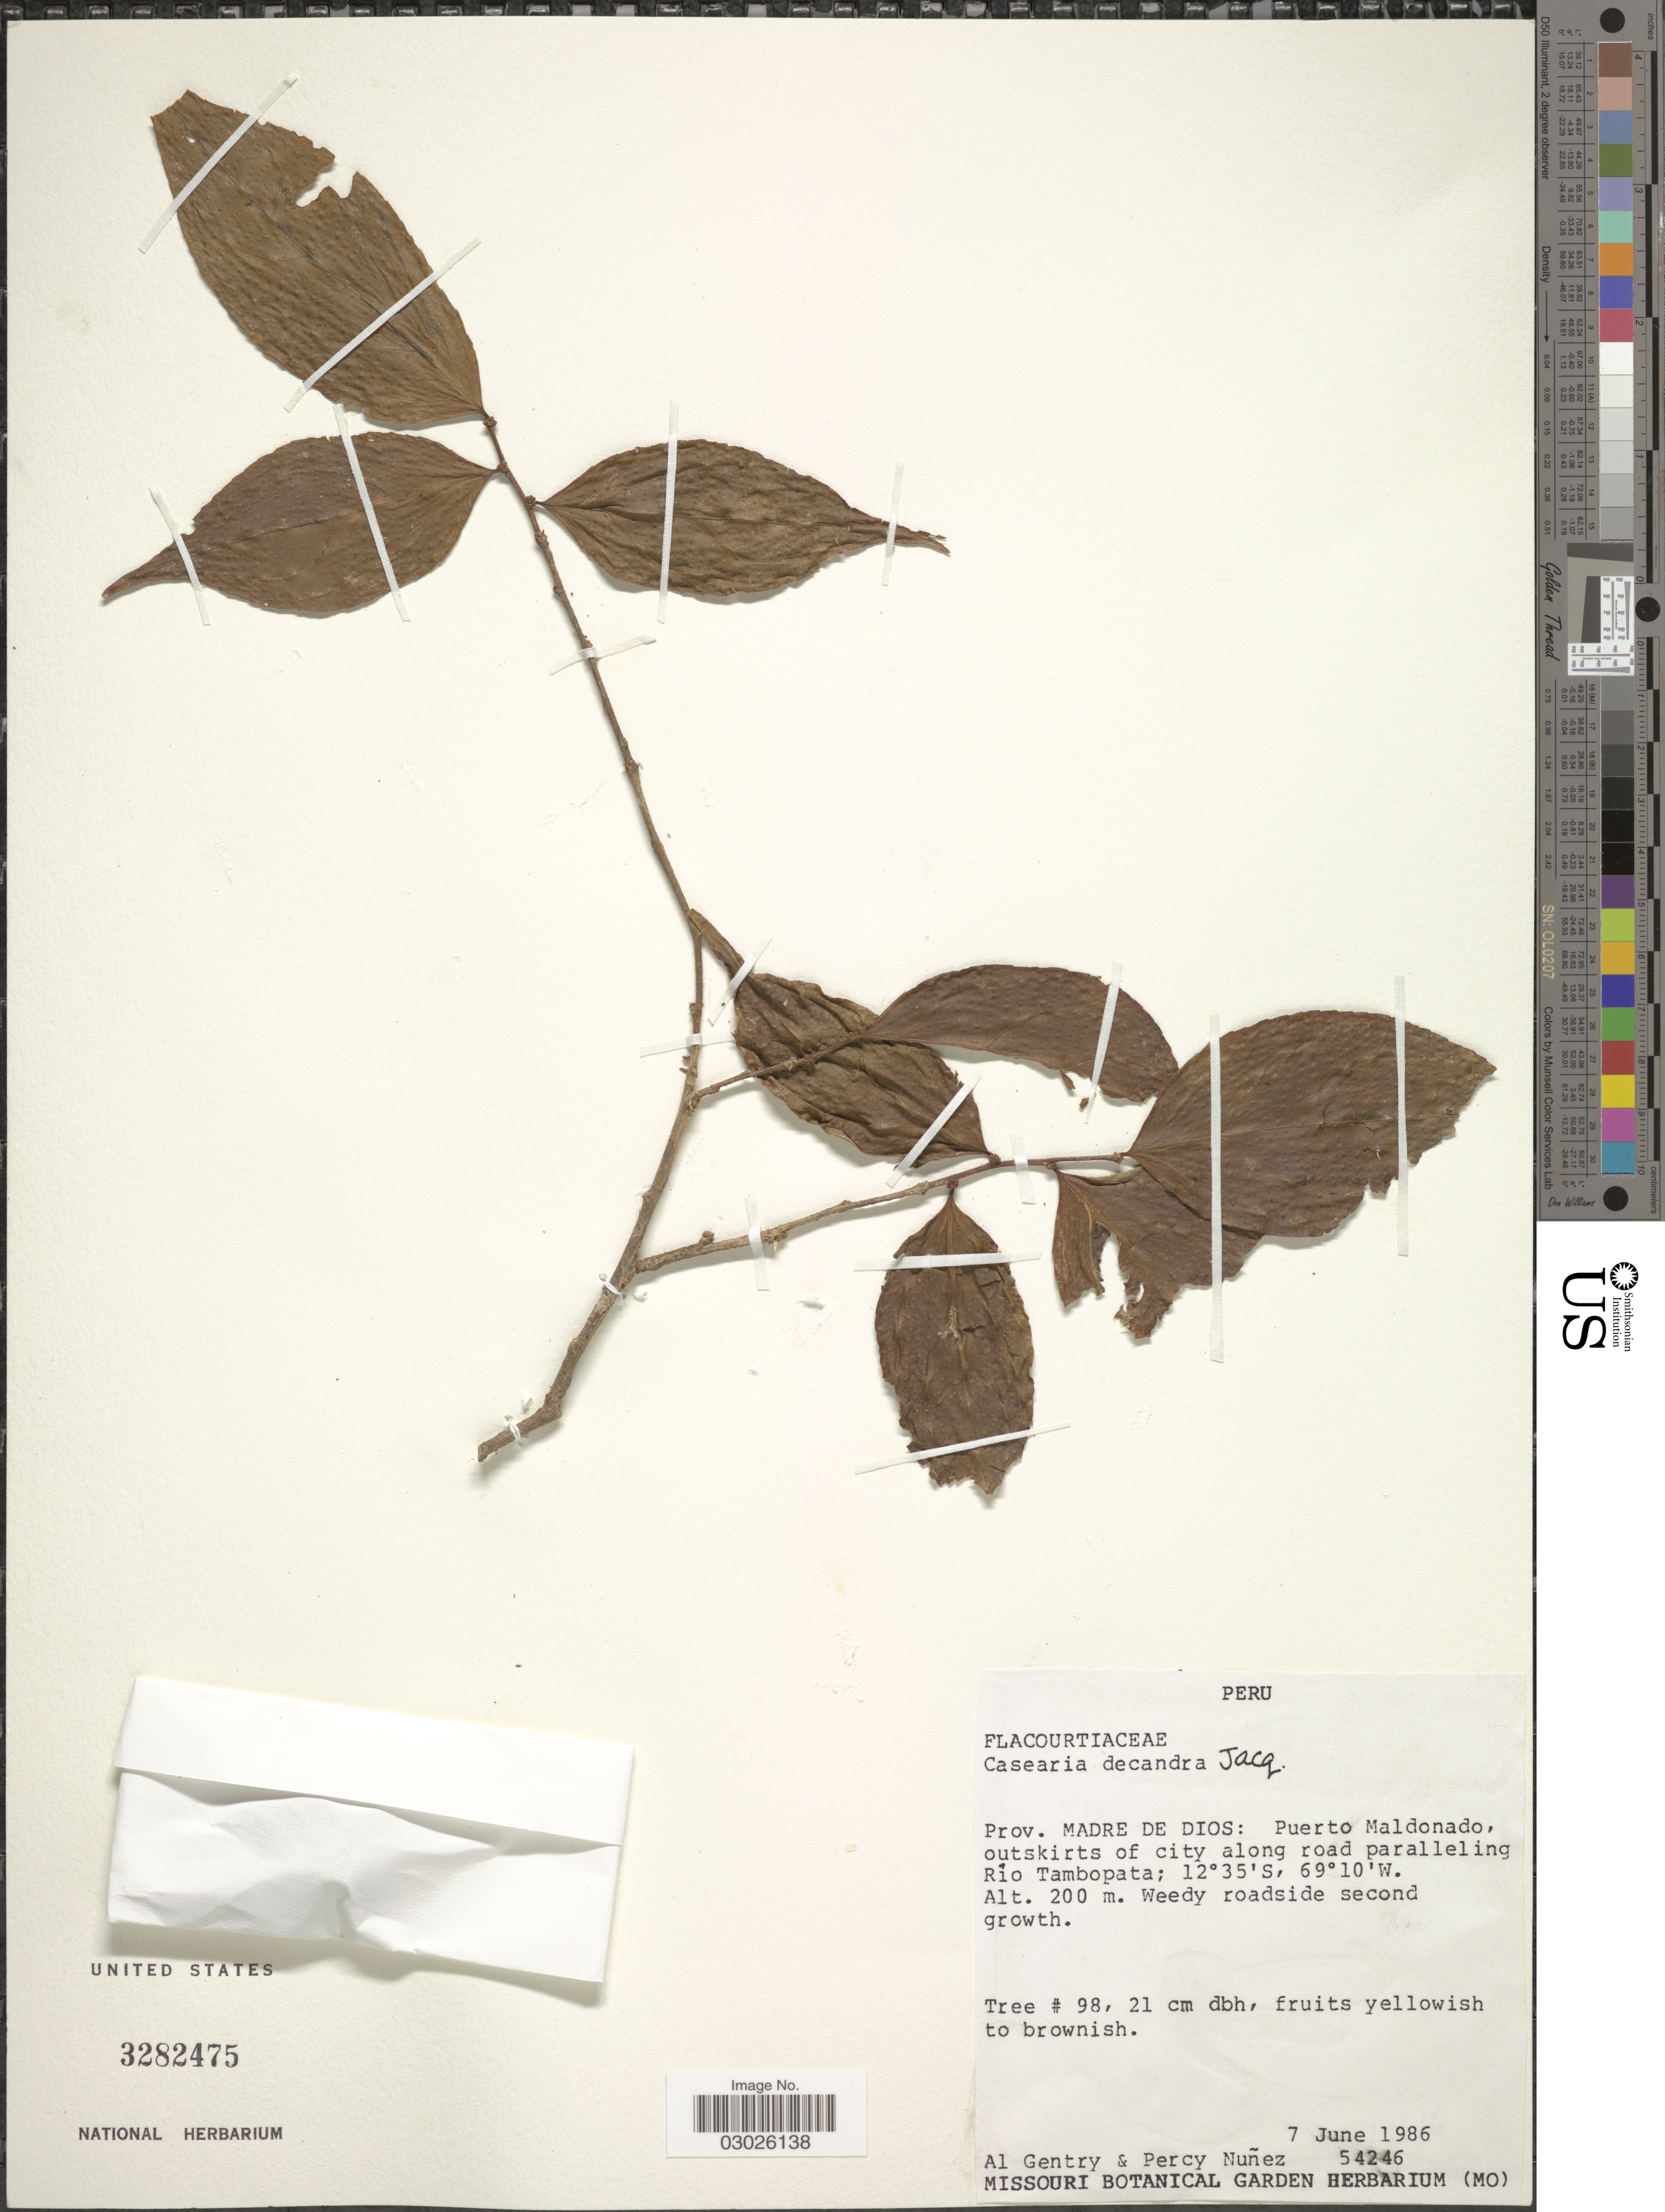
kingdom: Plantae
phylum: Tracheophyta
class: Magnoliopsida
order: Malpighiales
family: Salicaceae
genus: Casearia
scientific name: Casearia decandra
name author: Jacq.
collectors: A. H. Gentry & P. Nuñez V.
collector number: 54246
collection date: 1986-06-07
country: Peru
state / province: Madre de Dios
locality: Puerto Maldonado, outskirts of city along road paralleling Rio Tambopata.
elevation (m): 200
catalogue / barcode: US 3282475